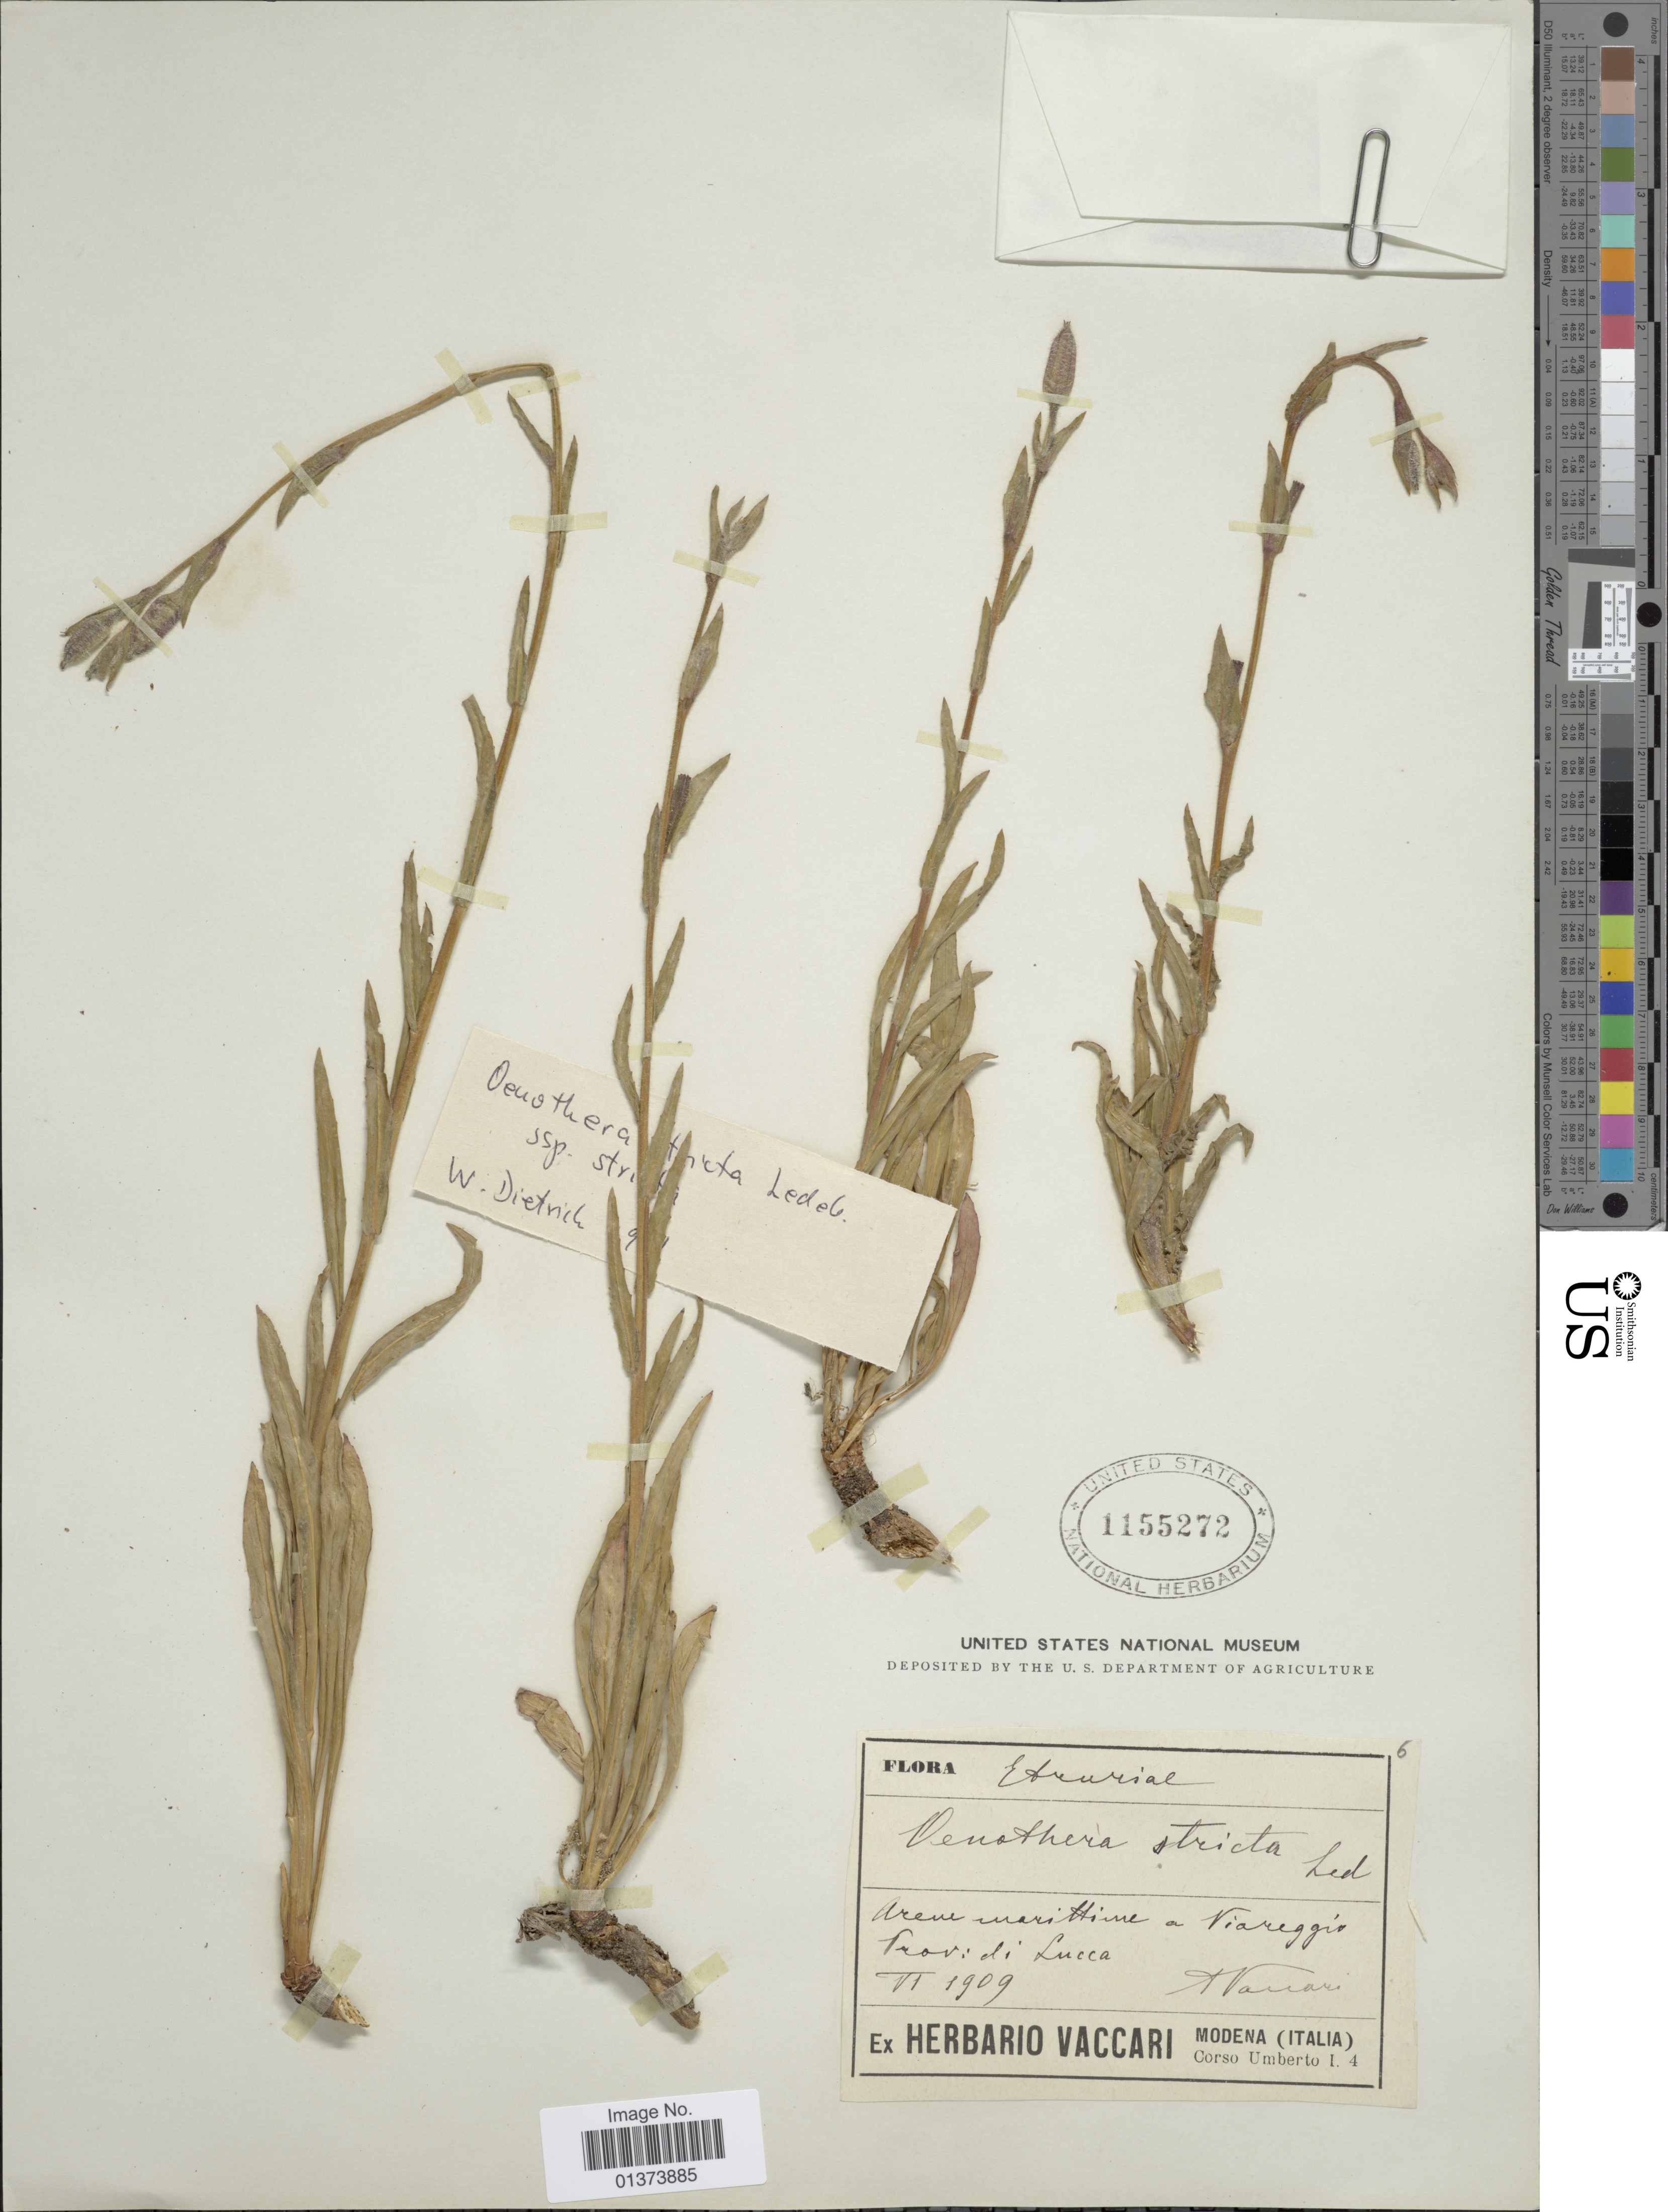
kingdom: Plantae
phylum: Tracheophyta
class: Magnoliopsida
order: Myrtales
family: Onagraceae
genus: Oenothera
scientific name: Oenothera stricta subsp. stricta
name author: Ledeb. ex Link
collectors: ex herb. Vaccari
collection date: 1909-06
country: Italy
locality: Etruriae, Arene martime a Viareggio, Prov. di Lucca, Manar [interpreted]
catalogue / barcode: US 1155272